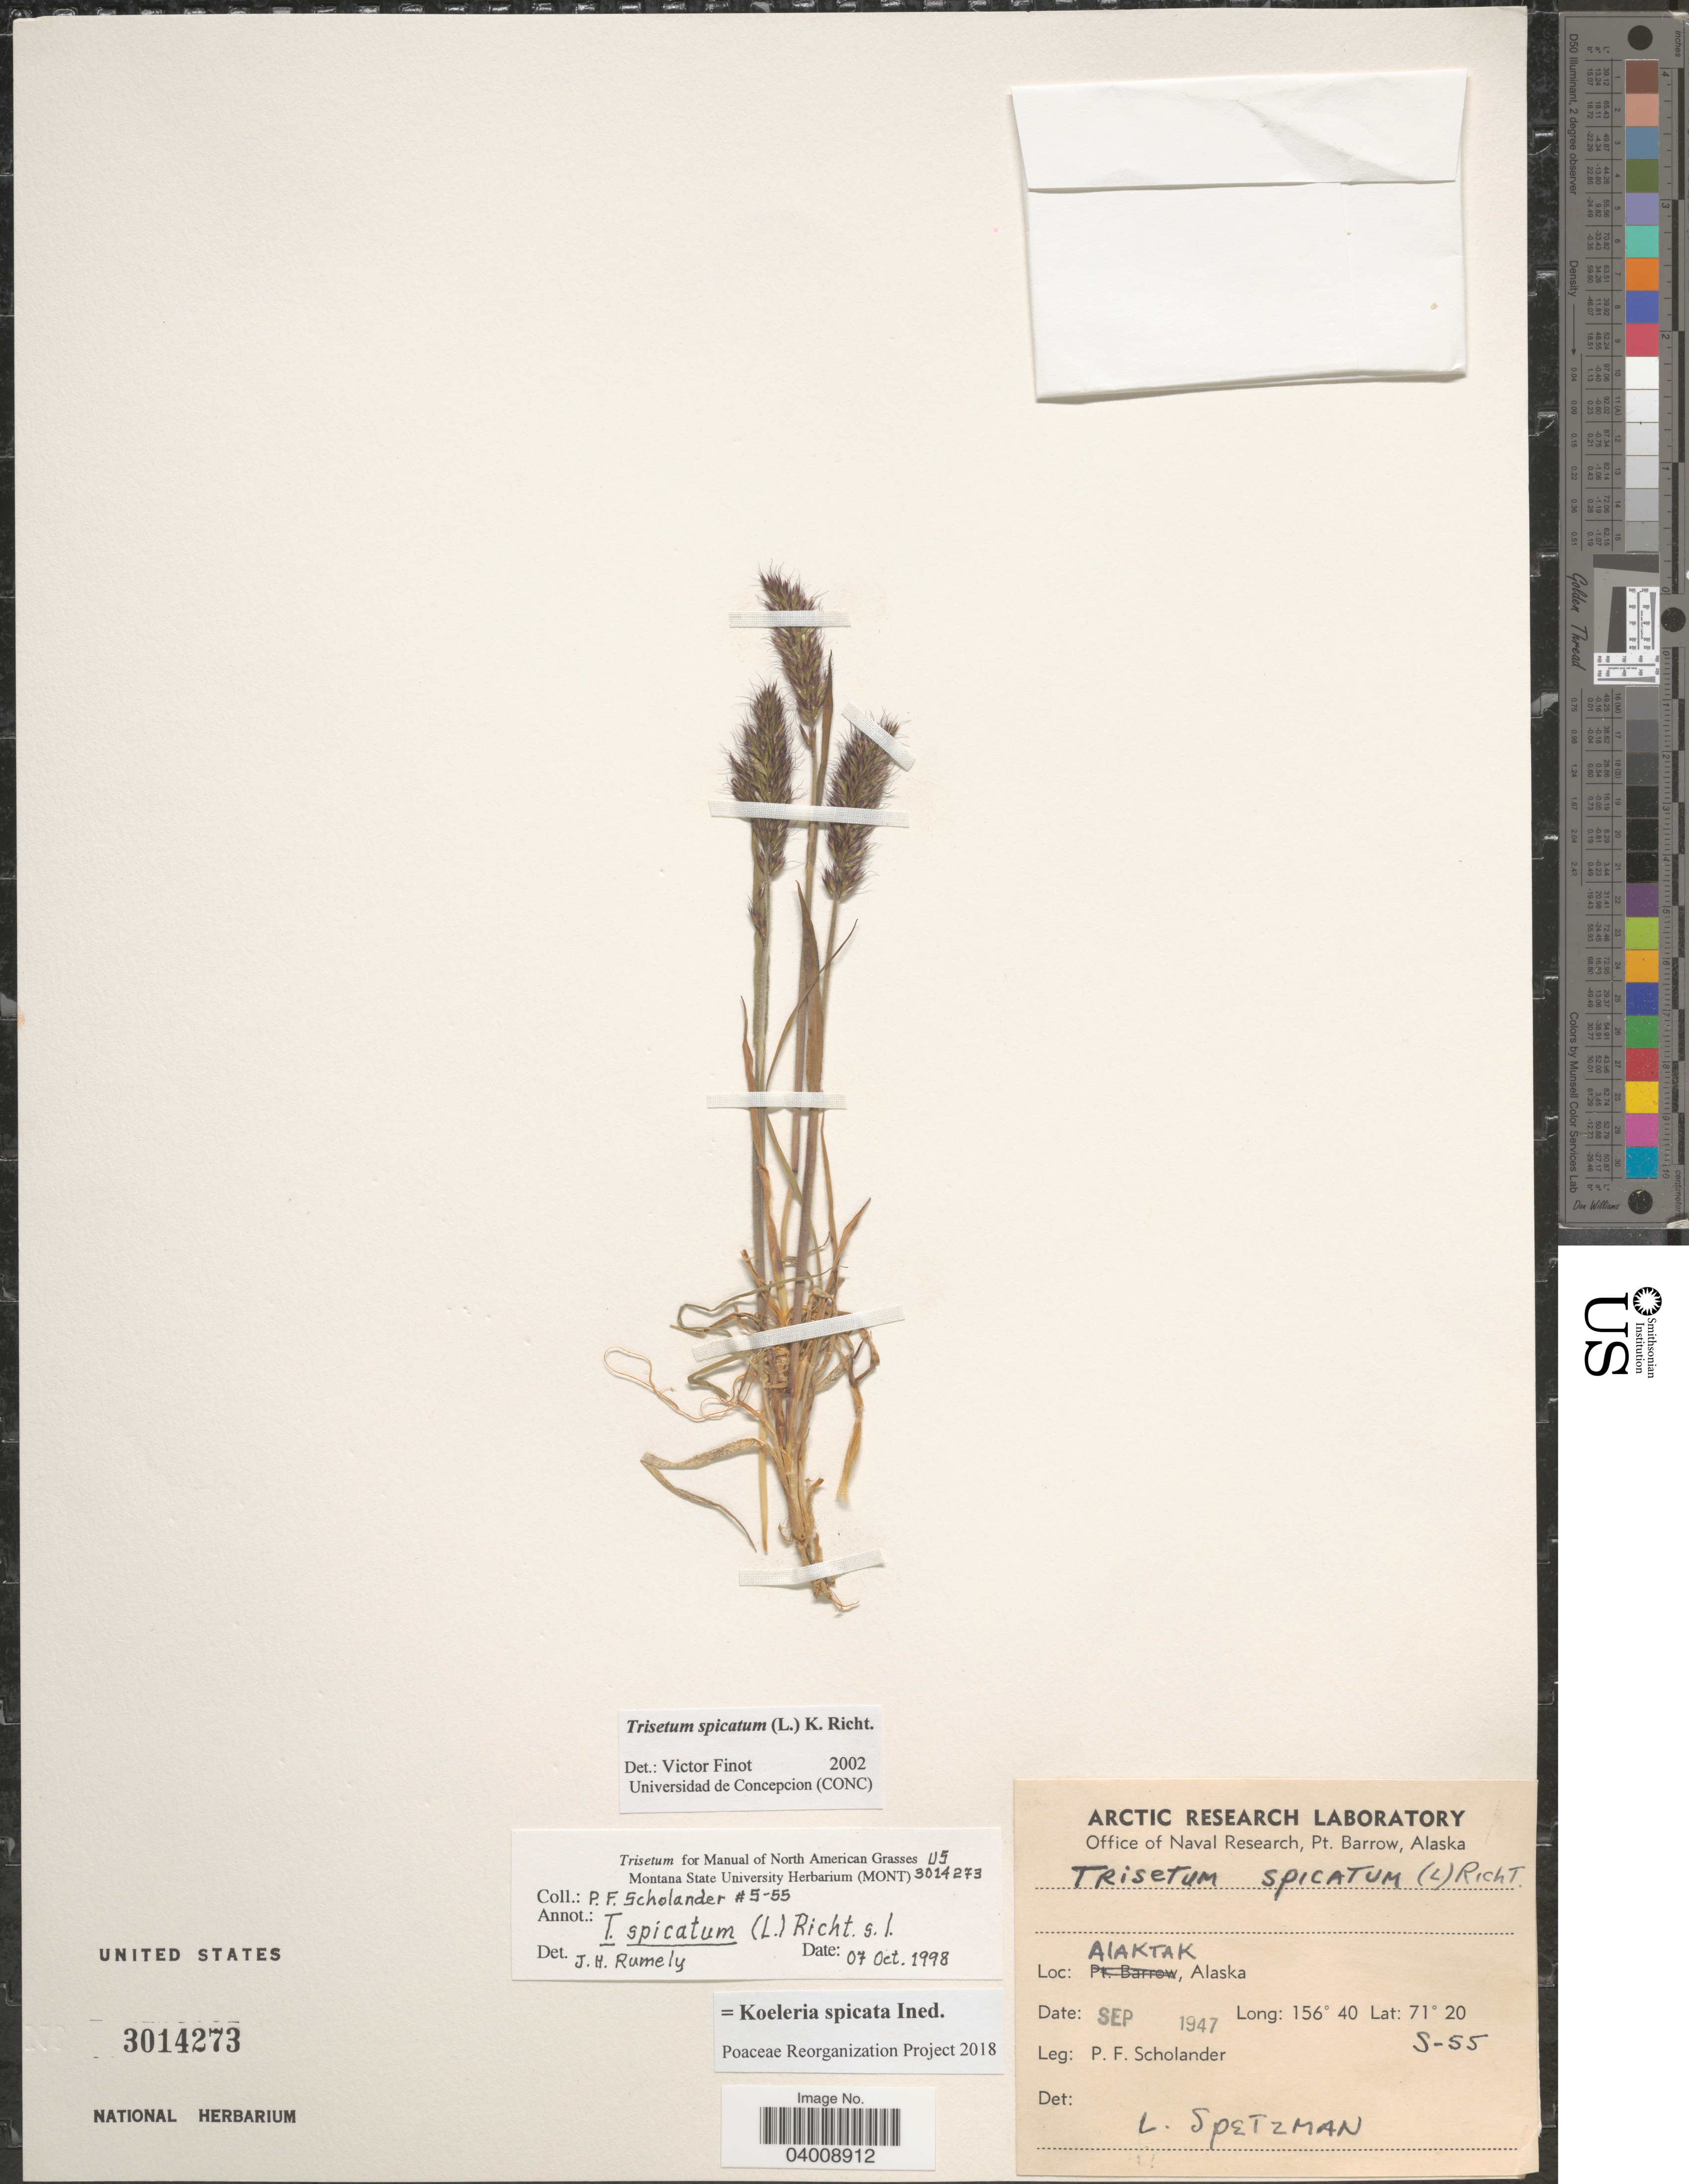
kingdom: Plantae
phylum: Tracheophyta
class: Liliopsida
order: Poales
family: Poaceae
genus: Koeleria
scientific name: Koeleria spicata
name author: (L.) Barberá et al.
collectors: P. Scholander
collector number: S-55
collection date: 1947-09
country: United States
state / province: Alaska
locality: Alaktak.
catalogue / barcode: US 3014273